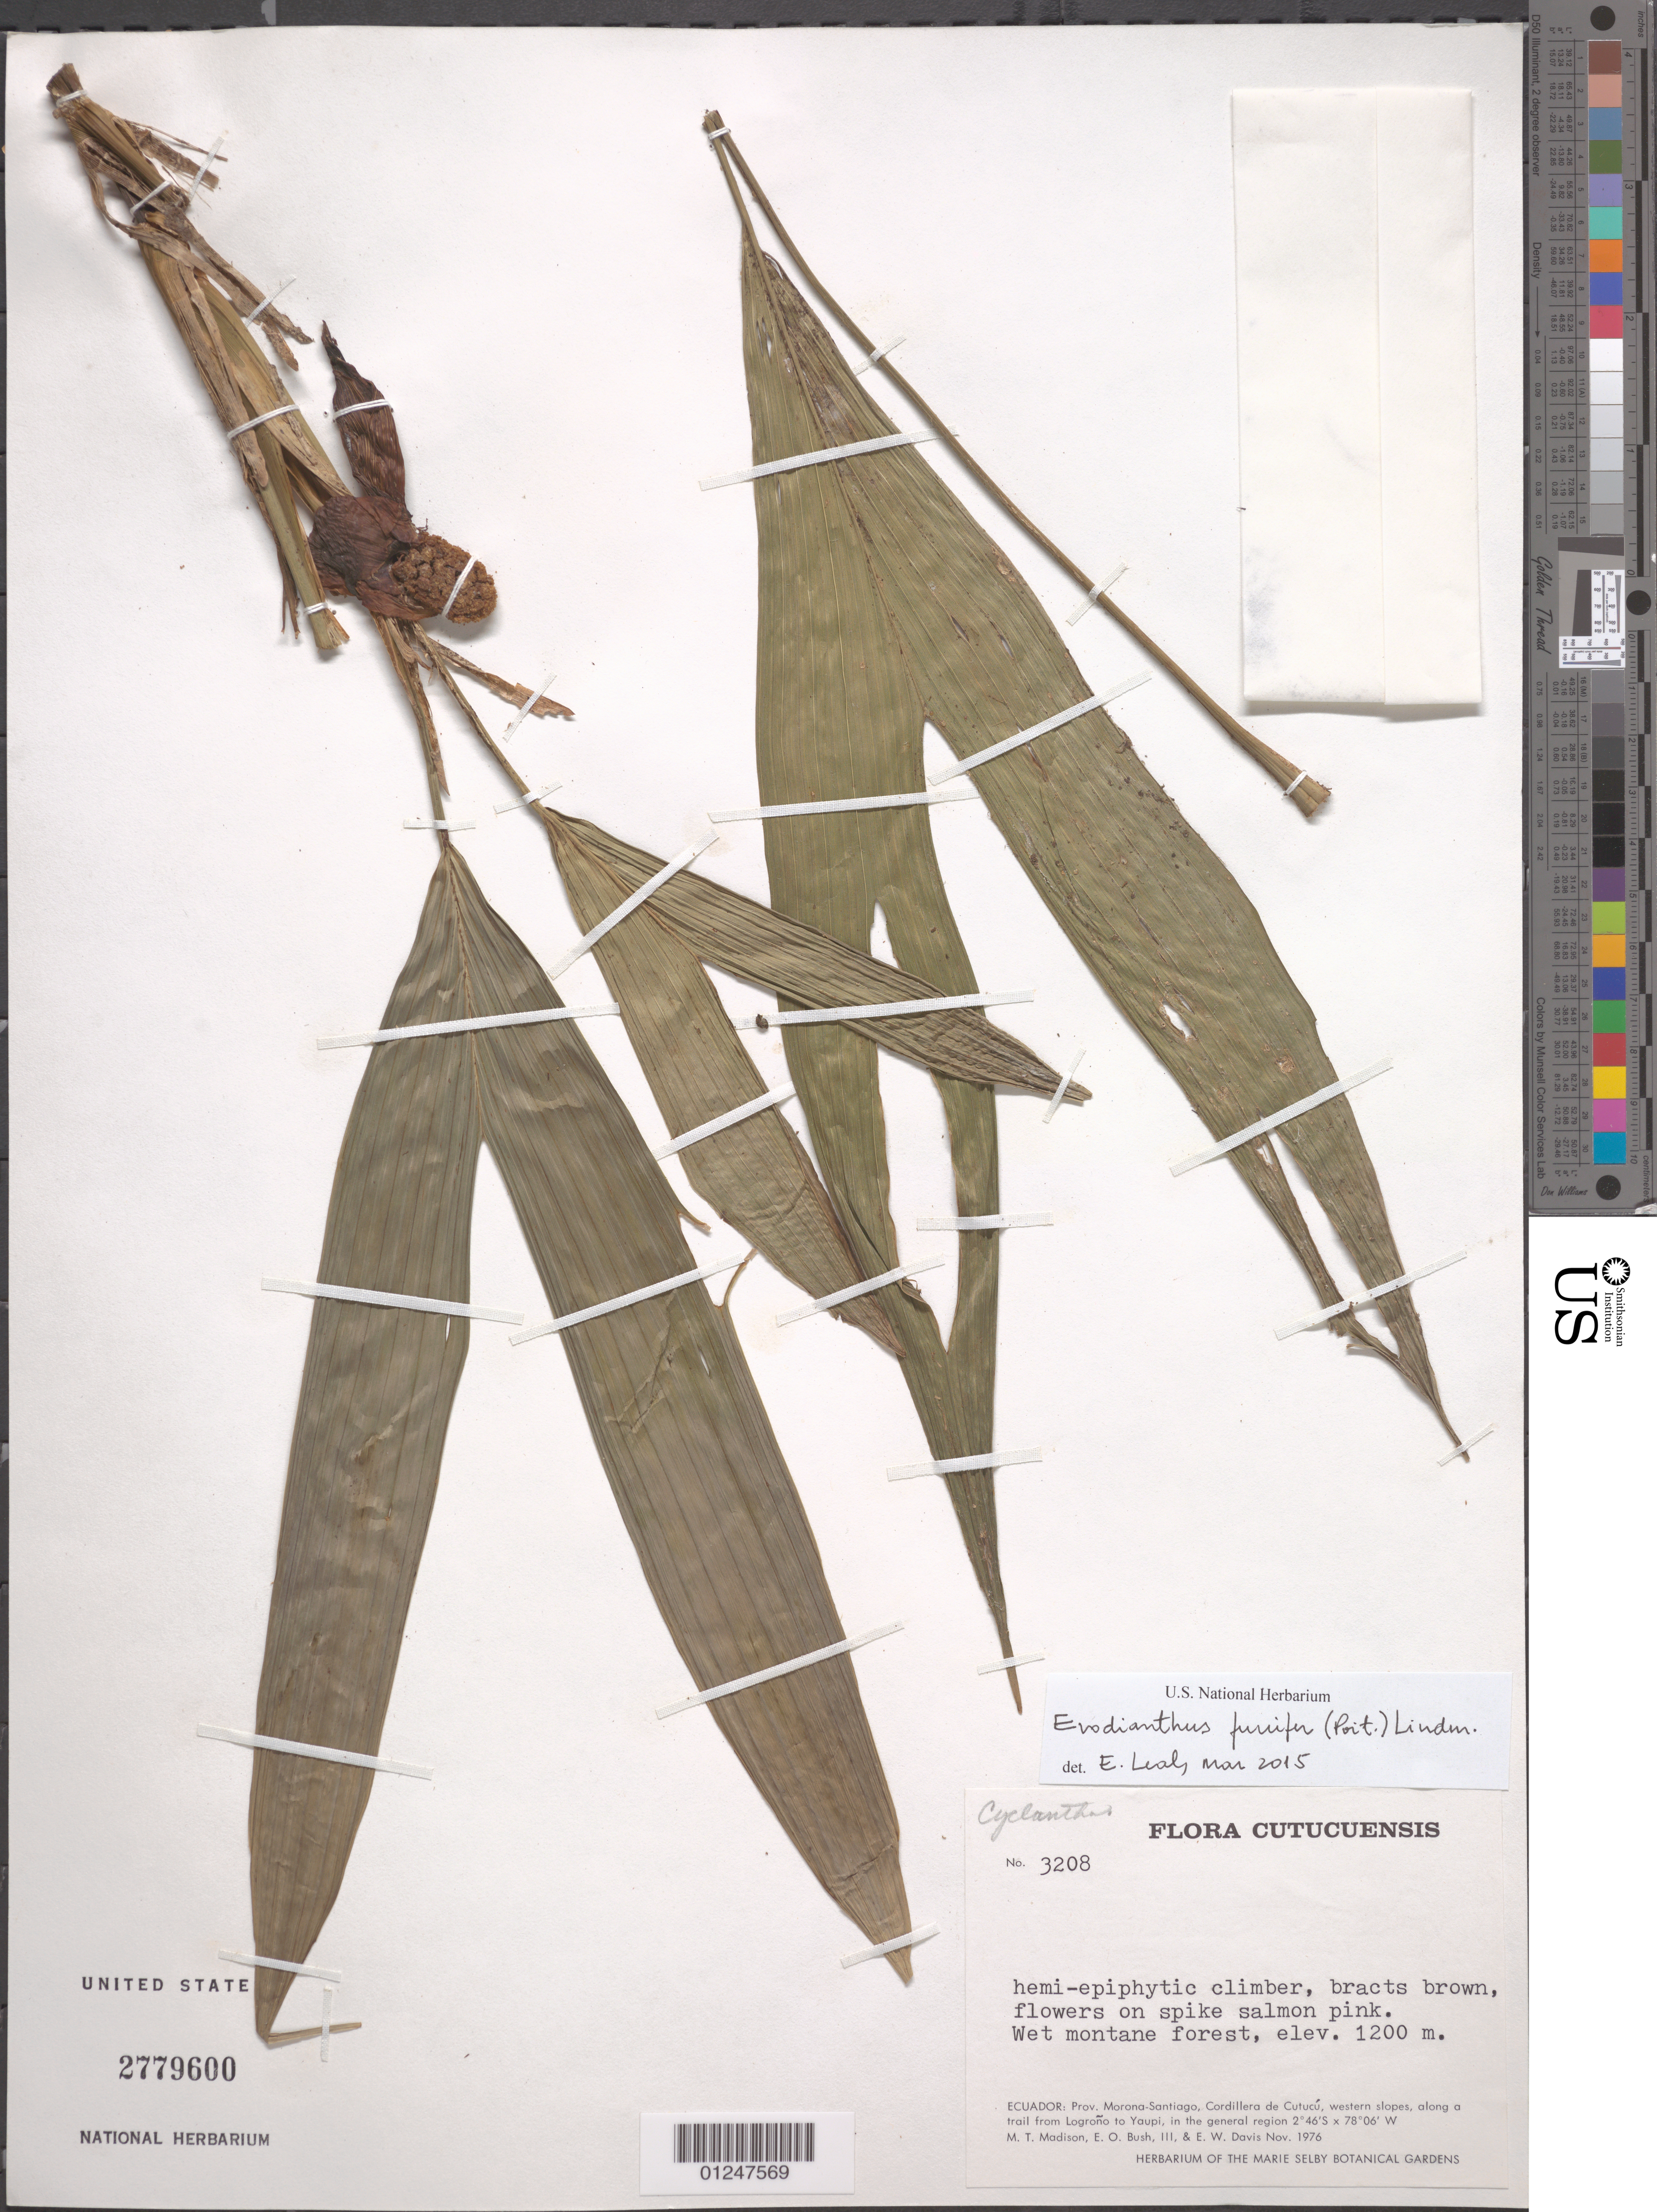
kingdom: Plantae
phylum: Tracheophyta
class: Liliopsida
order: Pandanales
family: Cyclanthaceae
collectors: M. T. Madison, E. O. Bush & E. W. Davis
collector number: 3208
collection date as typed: Nov 1976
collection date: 1976-11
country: Ecuador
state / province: Morona-Santiago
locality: Cordiller de Cutucú, W slopes, along a trail from Logroño to Yaupi, in the general region.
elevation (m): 1200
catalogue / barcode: US 2779600